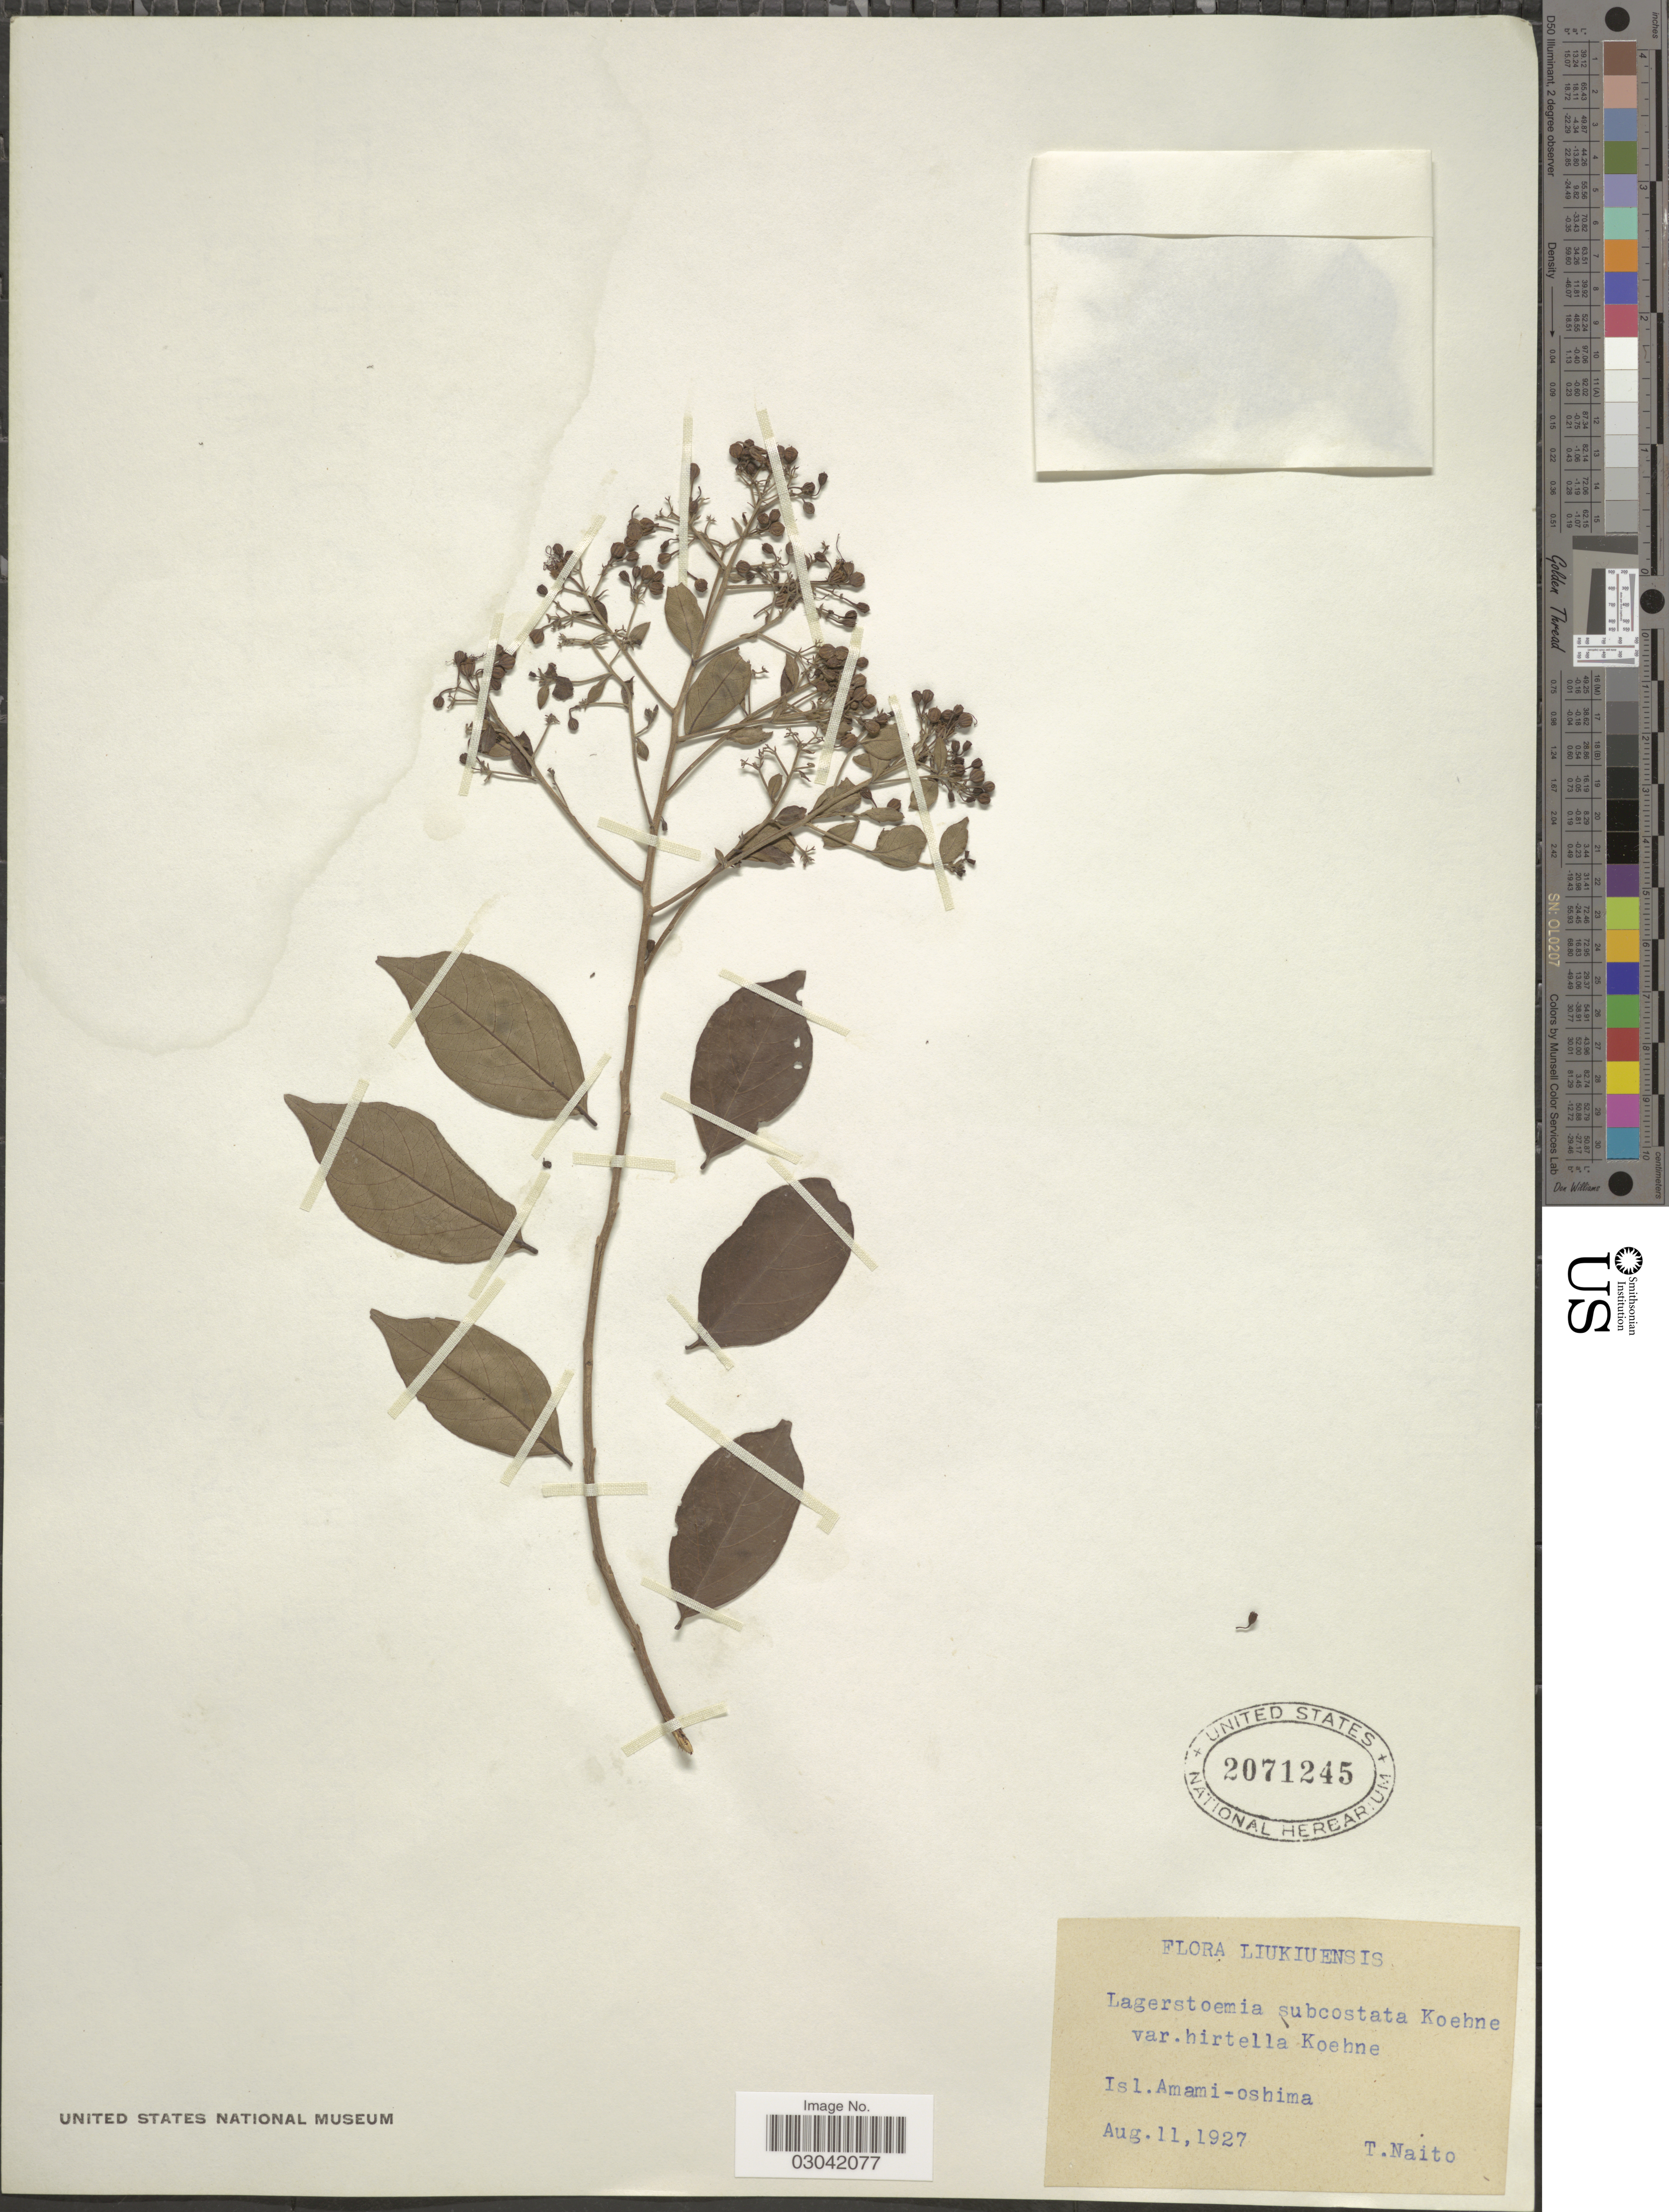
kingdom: Plantae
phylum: Tracheophyta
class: Magnoliopsida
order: Myrtales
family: Lythraceae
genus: Lagerstroemia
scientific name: Lagerstroemia subcostata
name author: Koehne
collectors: T. Naito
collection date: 1927-08-11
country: Japan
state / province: Okinawa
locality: Isl. Amami-oshima.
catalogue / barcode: US 2071245